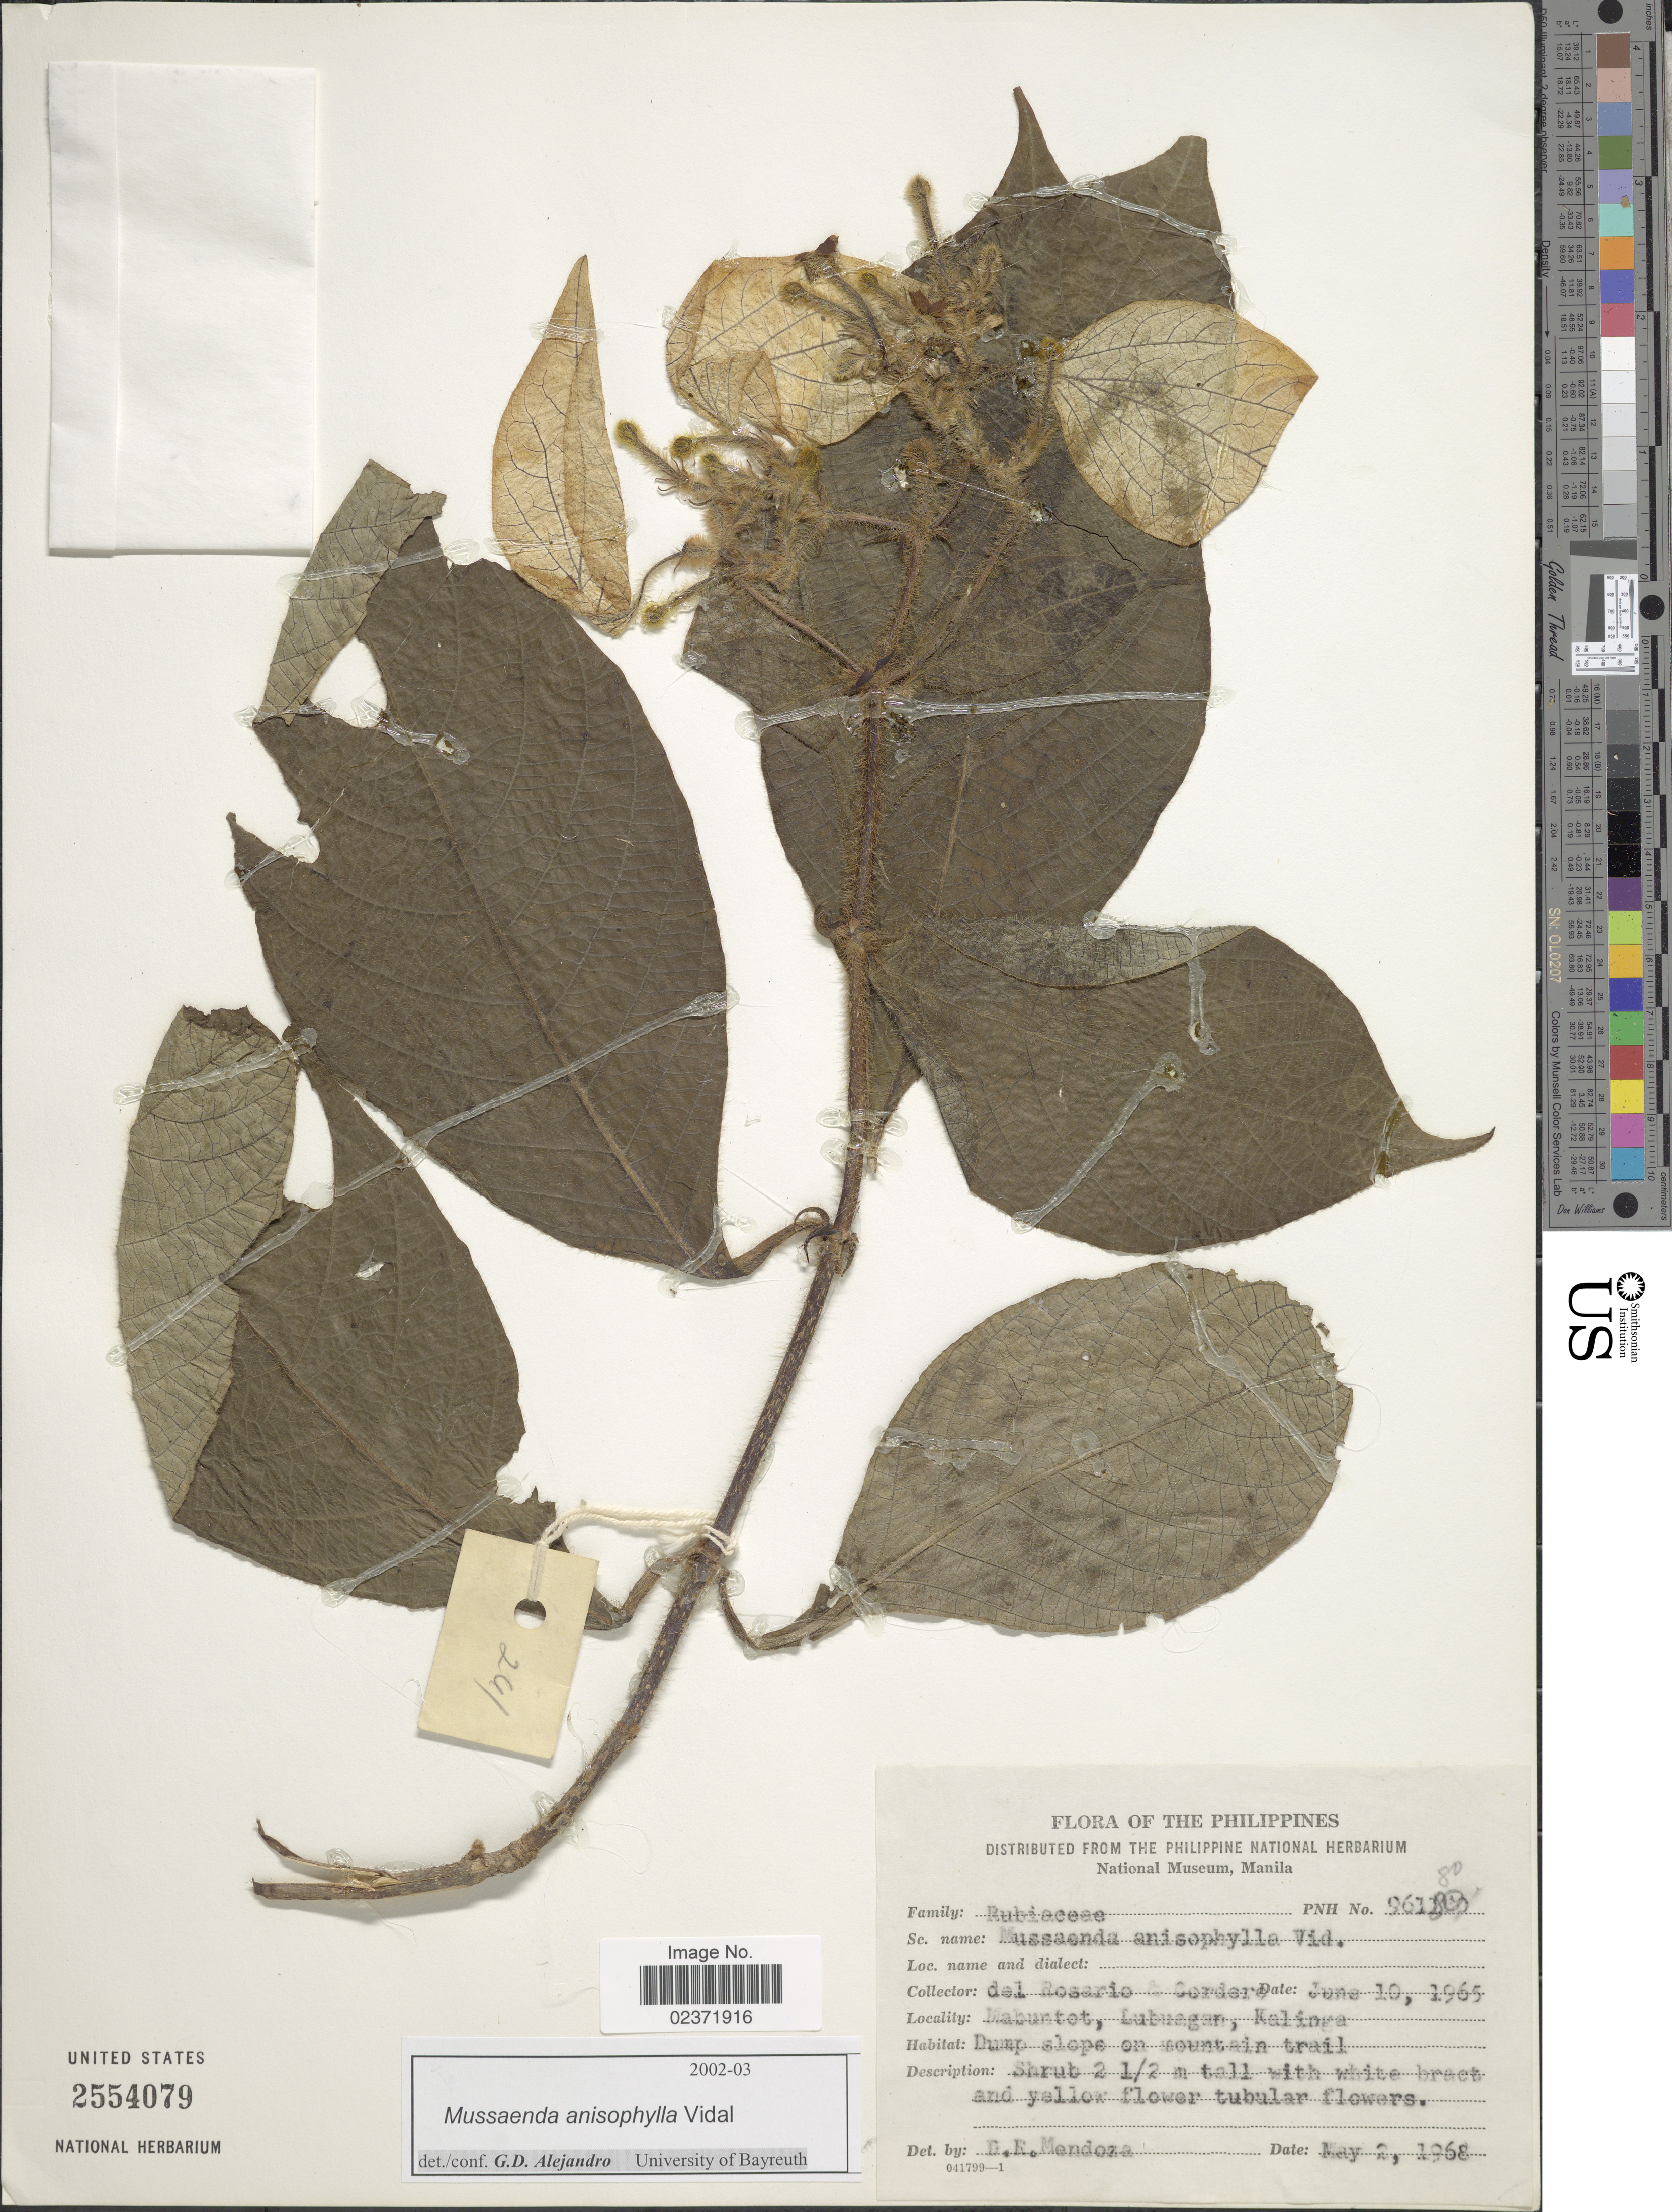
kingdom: Plantae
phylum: Tracheophyta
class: Magnoliopsida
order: Gentianales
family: Rubiaceae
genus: Mussaenda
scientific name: Mussaenda anisophylla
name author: S. Vidal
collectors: Del Rosario & -. Cordero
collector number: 96180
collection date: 1968-05-02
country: Philippines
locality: Mabuntot, Lubuagan, Kalinga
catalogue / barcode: US 2554079